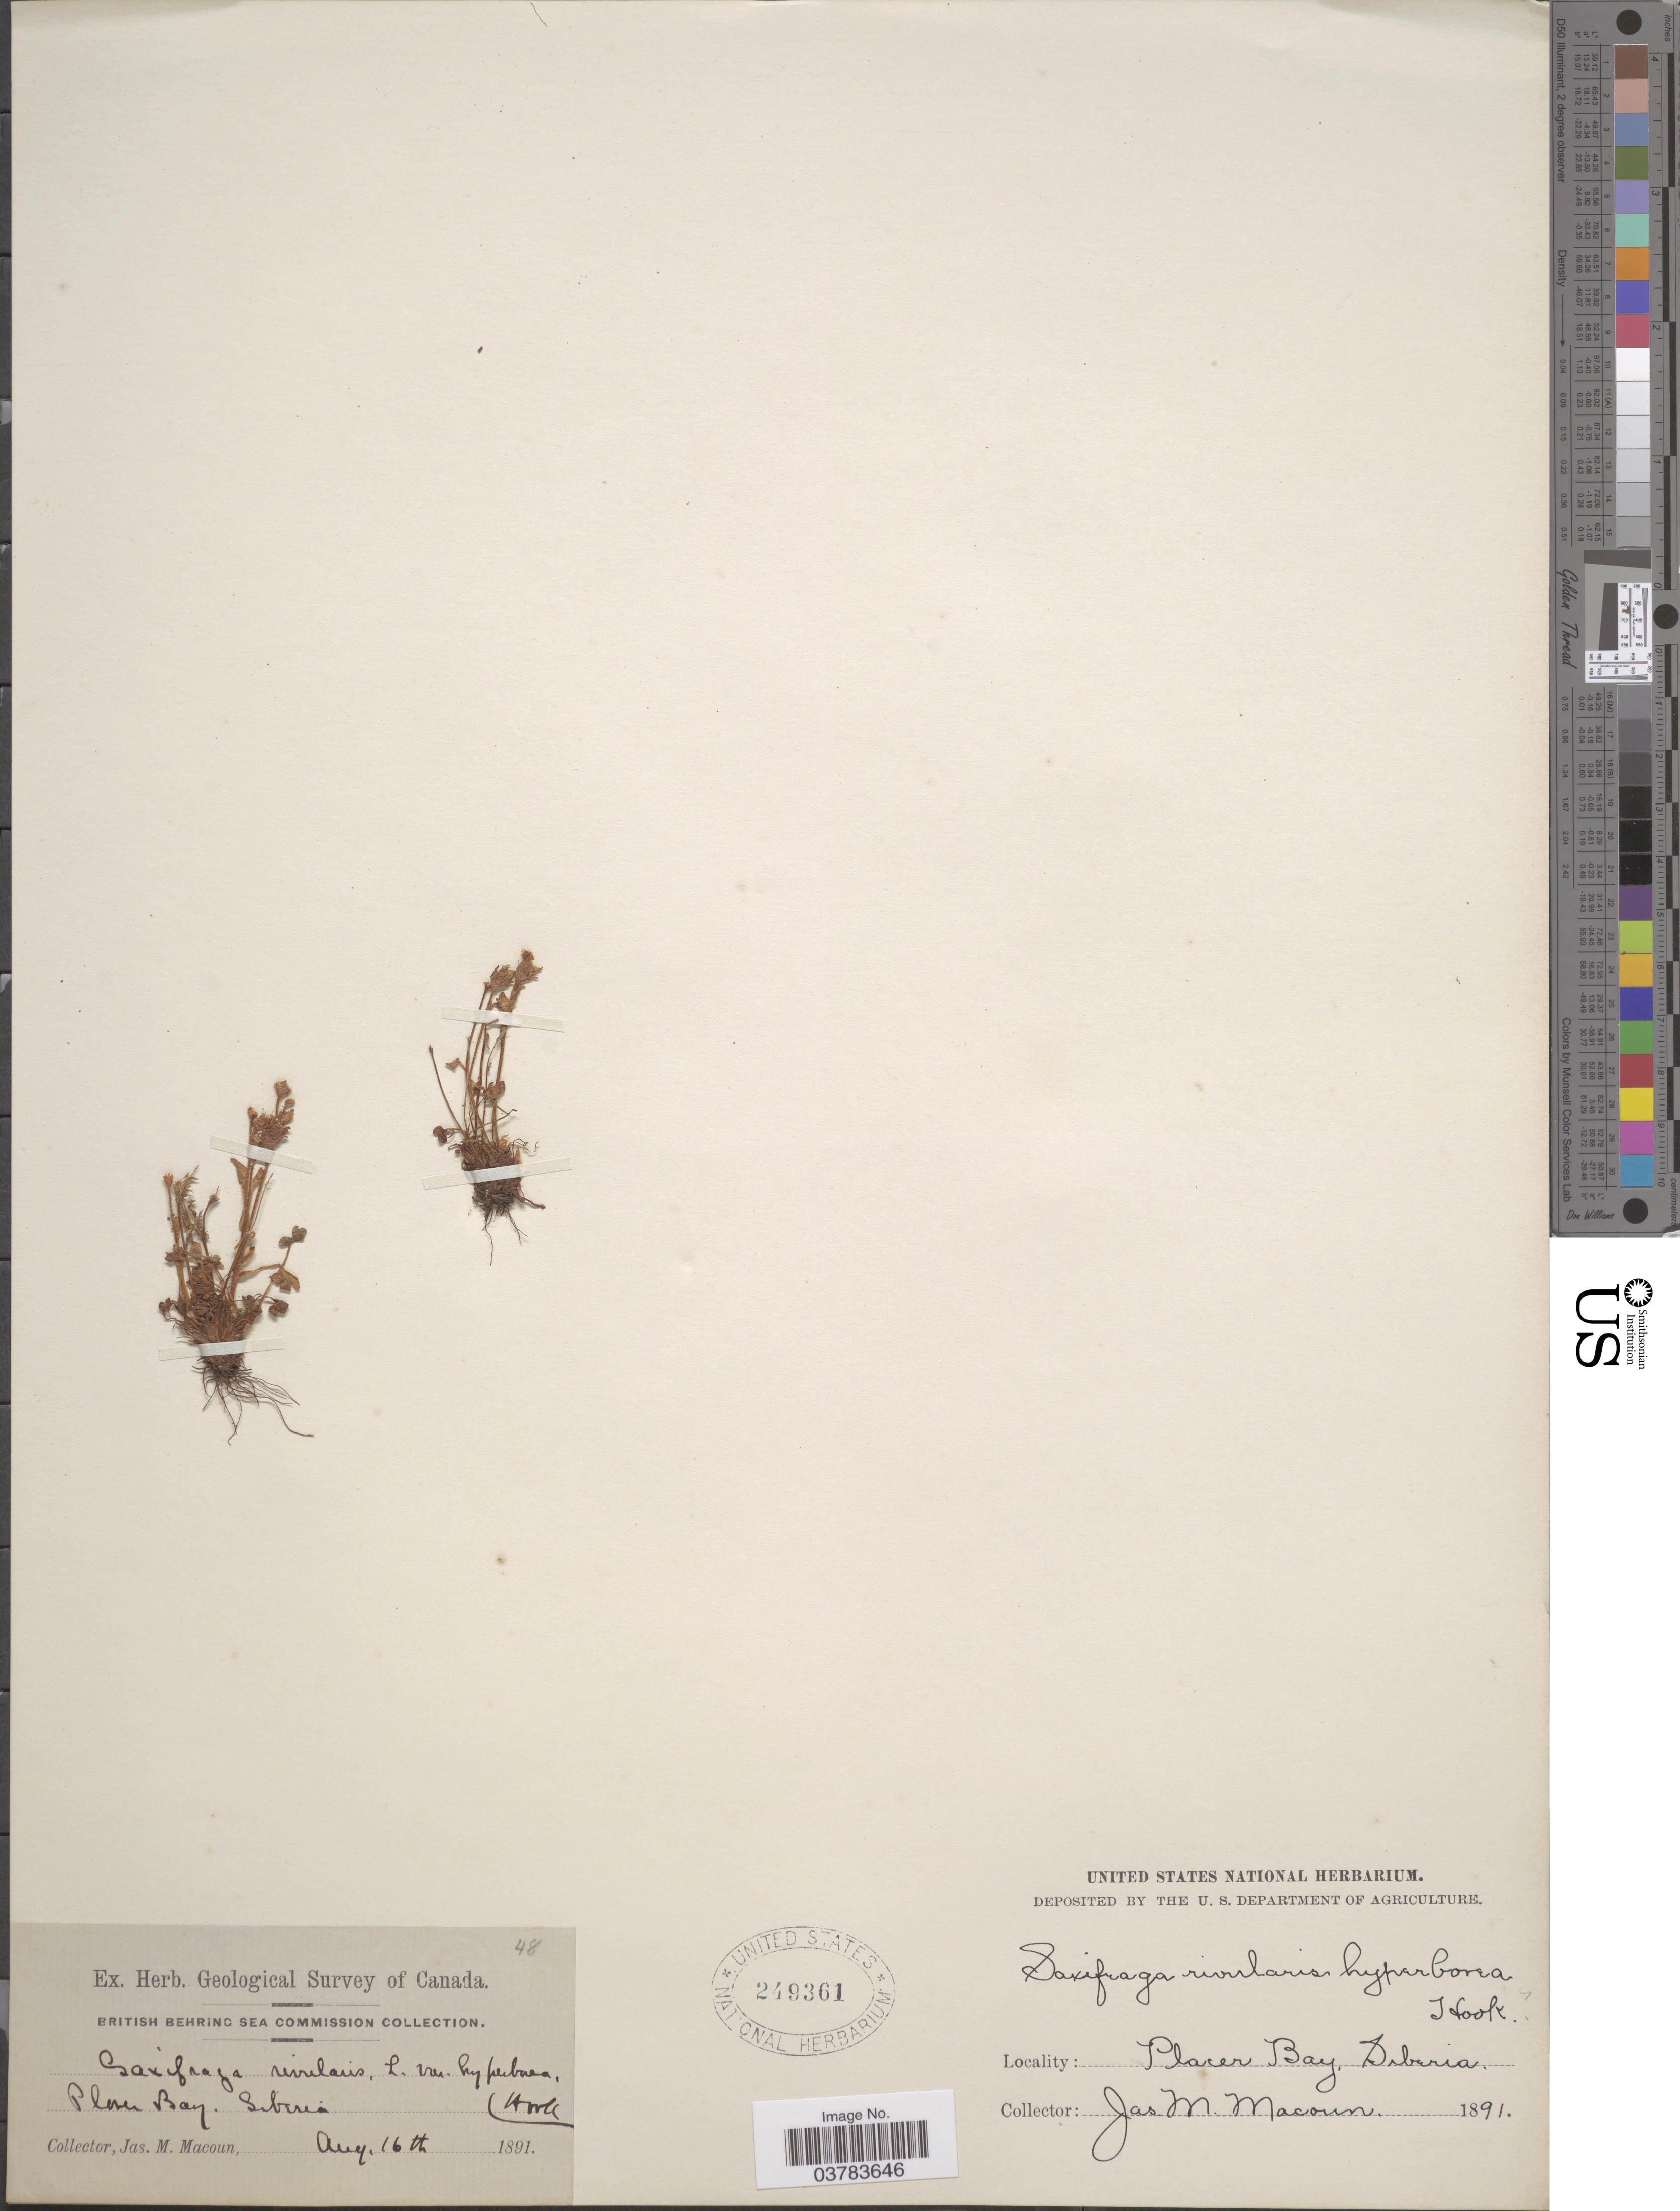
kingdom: Plantae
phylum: Tracheophyta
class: Magnoliopsida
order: Saxifragales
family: Saxifragaceae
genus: Saxifraga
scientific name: Saxifraga rivularis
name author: L.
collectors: J. M. Macoun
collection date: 1891-08-16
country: Canada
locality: Geological Survey of Canada. British Behring Sea Commission. Placer Bay, Siberia.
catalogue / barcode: US 249361